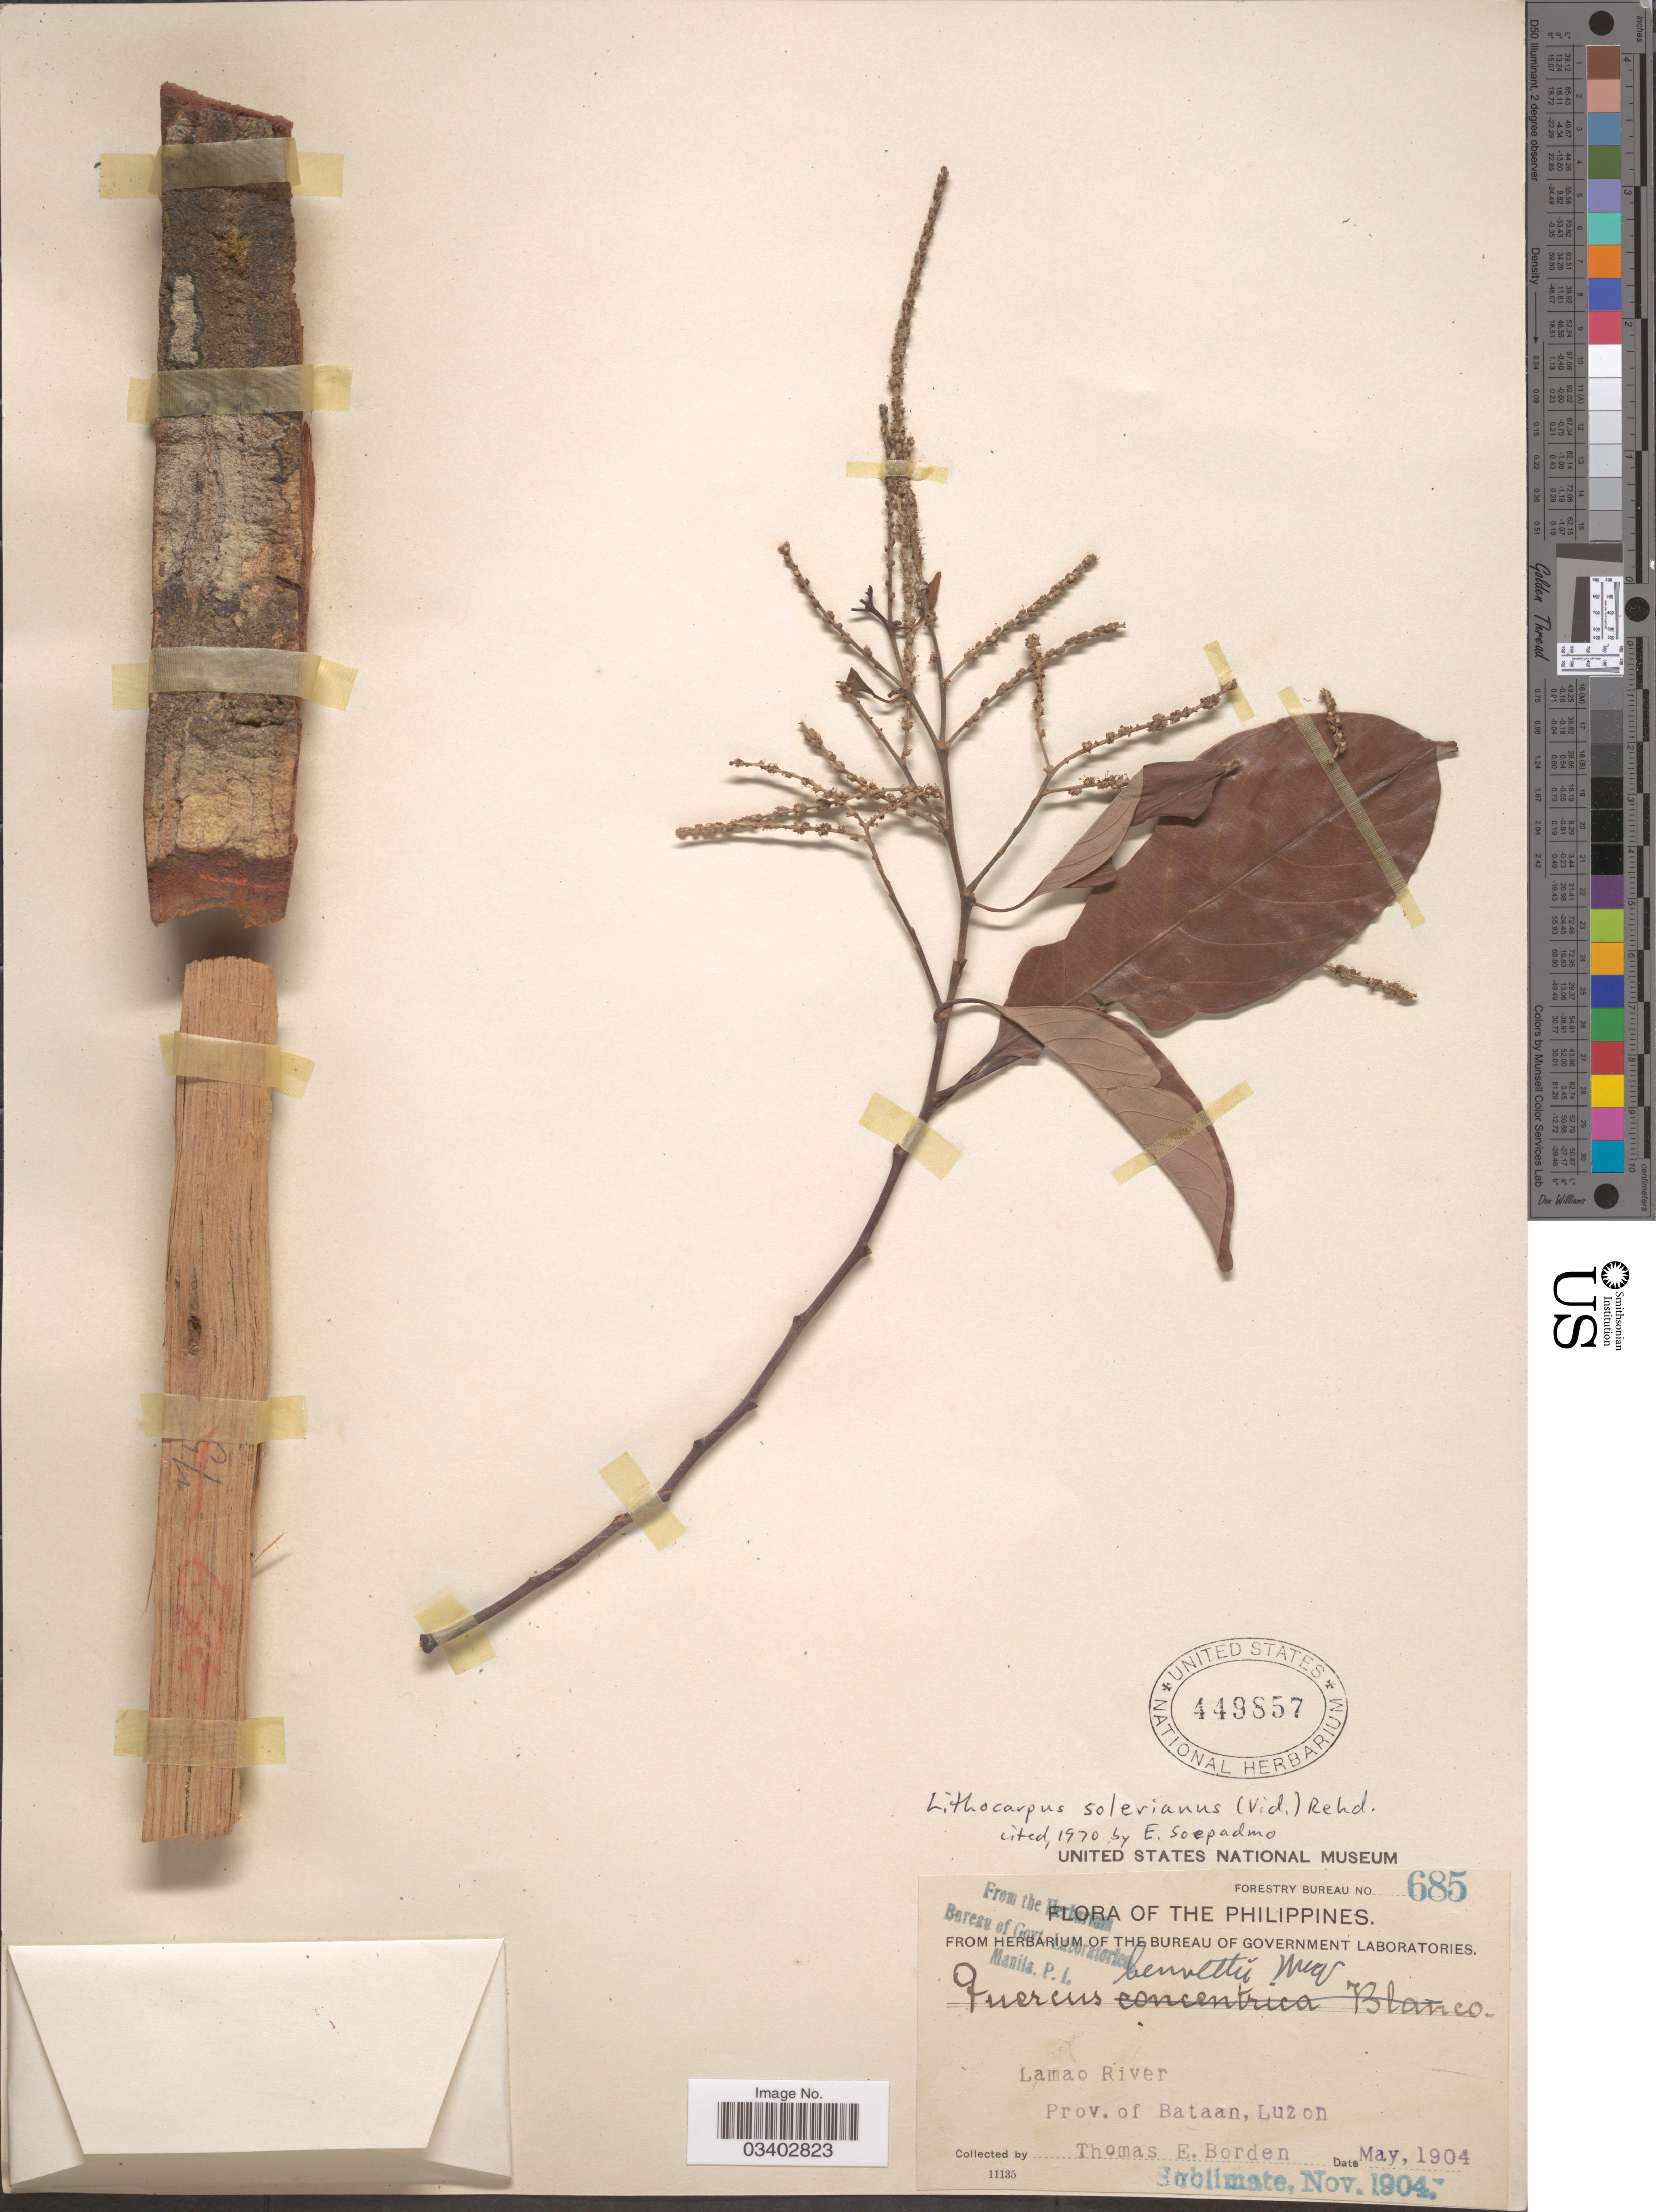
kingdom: Plantae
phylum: Tracheophyta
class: Magnoliopsida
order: Fagales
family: Fagaceae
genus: Lithocarpus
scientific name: Lithocarpus solerianus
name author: (Vidal) Rehder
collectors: T. E. Borden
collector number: Forestry Bureau 685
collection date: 1904-05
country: Philippines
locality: Lamao River, Prov. of Bataan, Luzon.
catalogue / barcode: US 449857